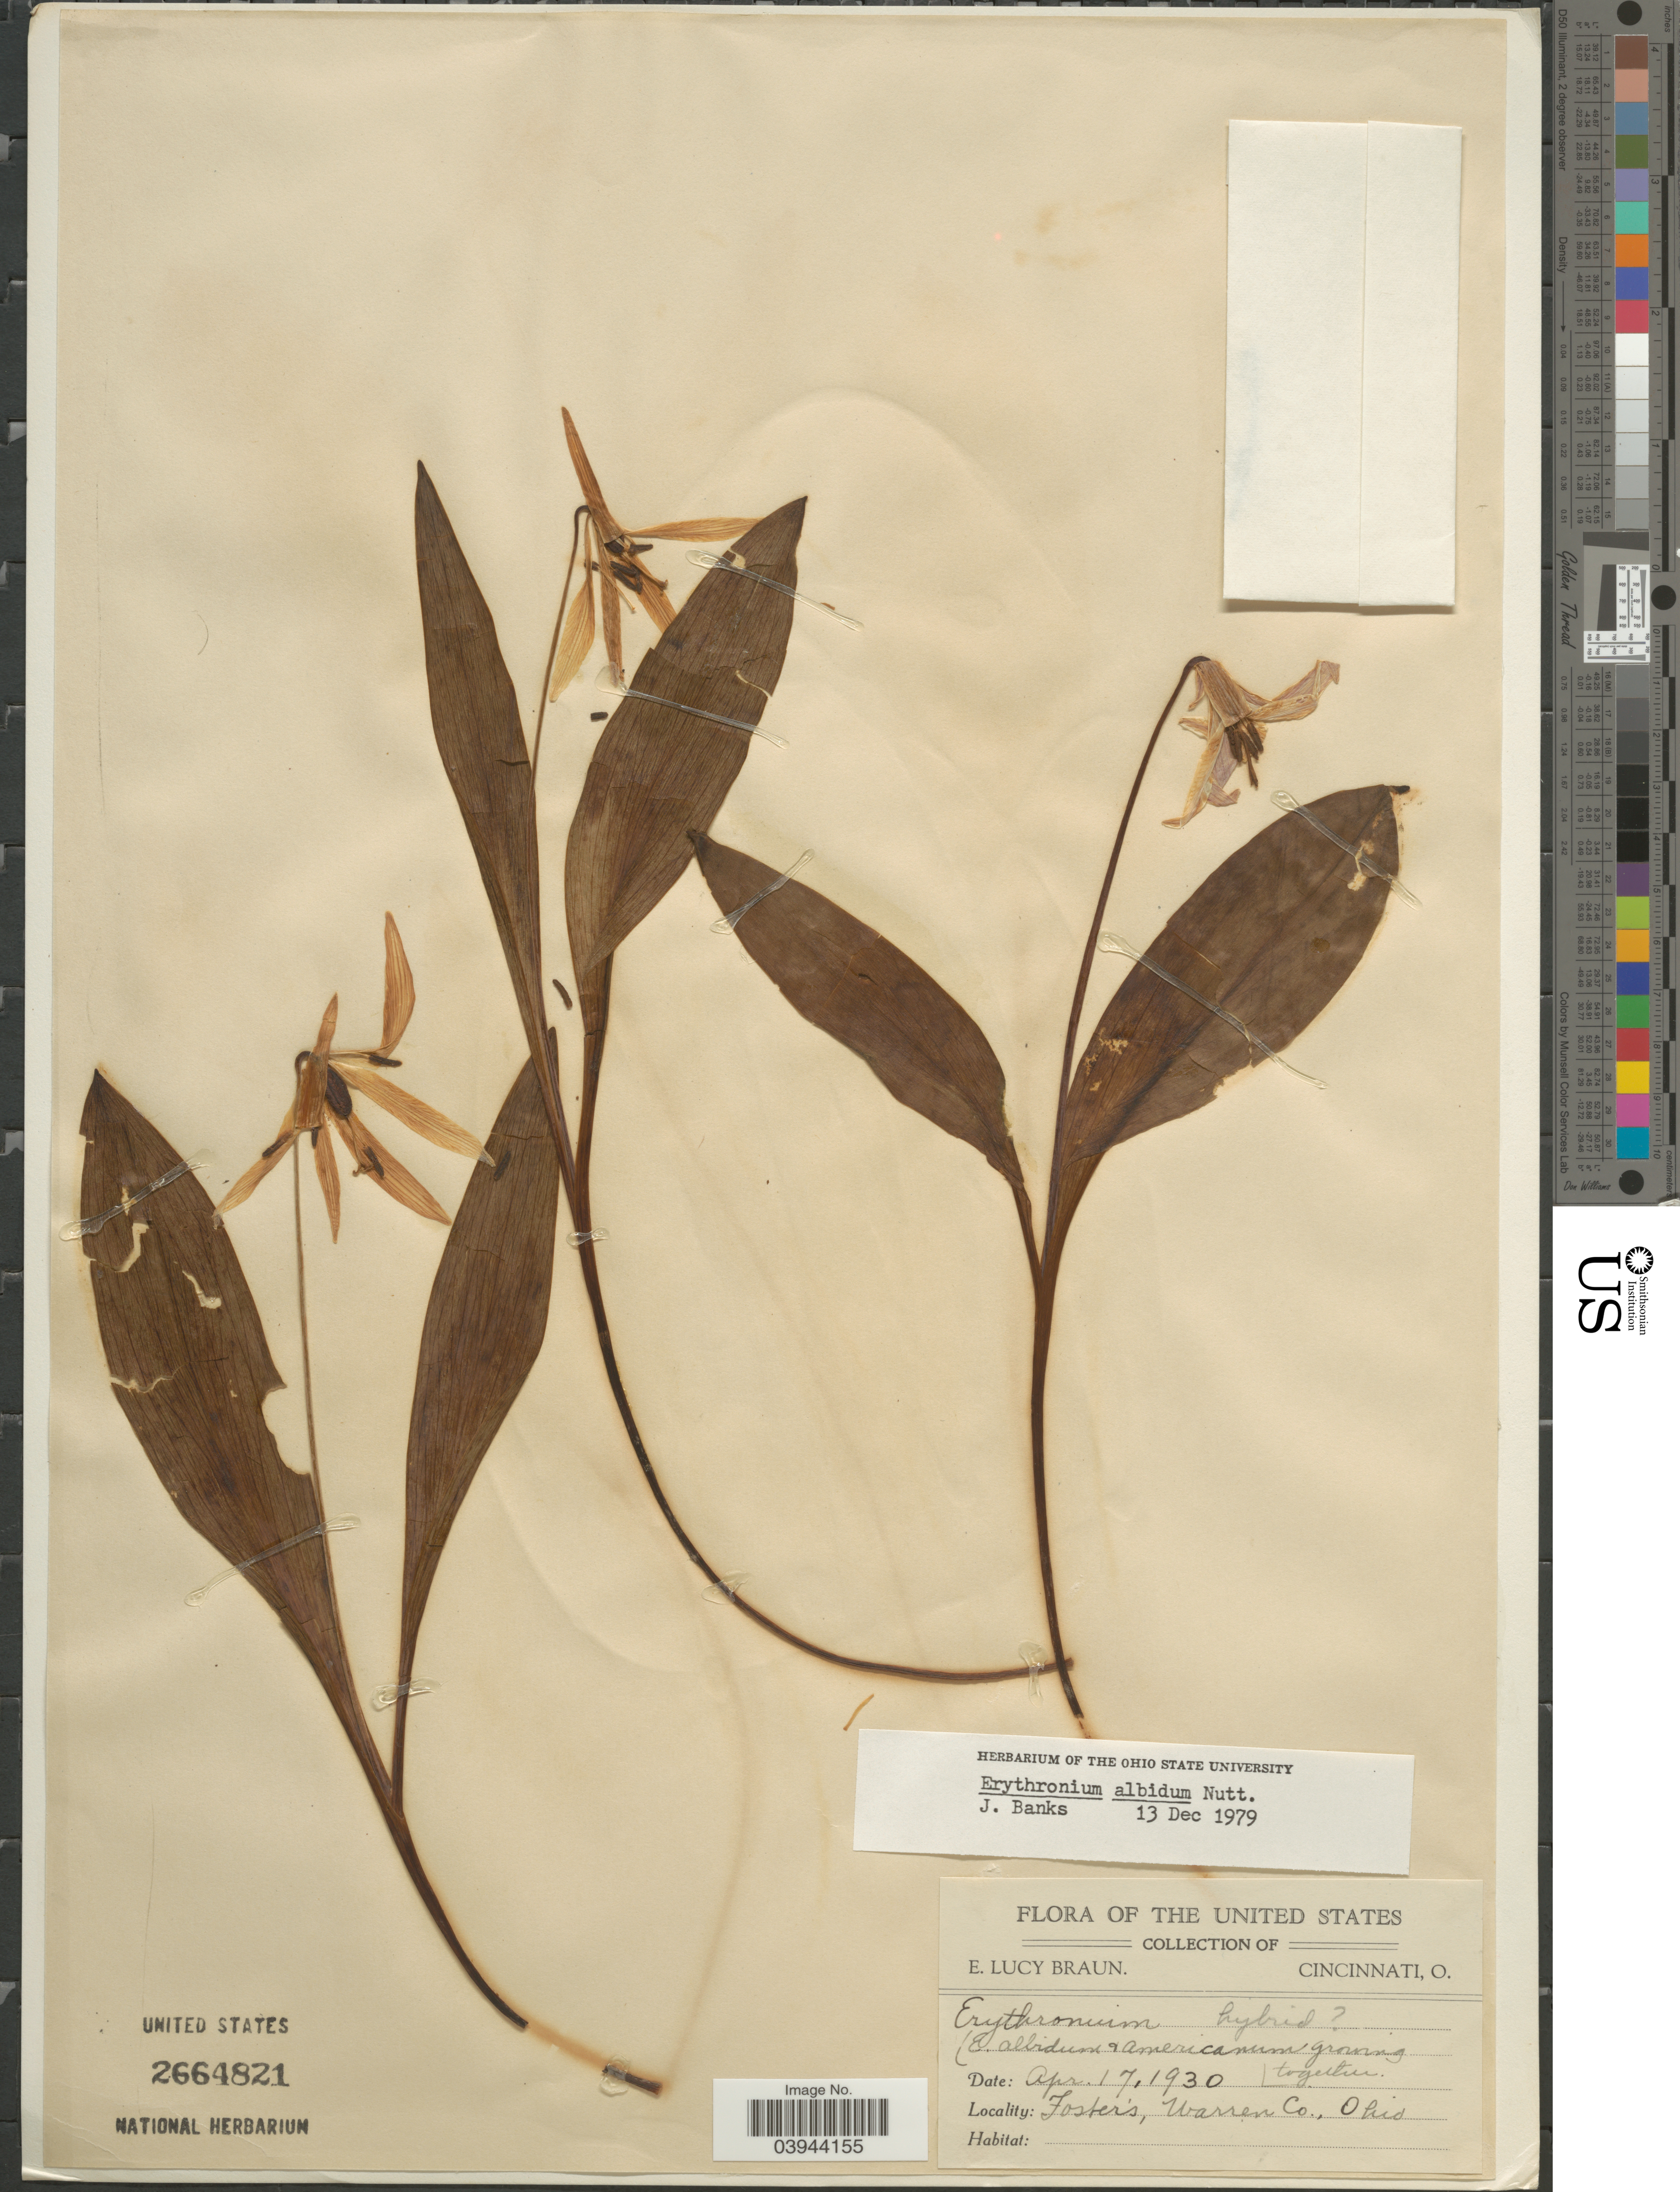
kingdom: Plantae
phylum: Tracheophyta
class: Liliopsida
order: Liliales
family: Liliaceae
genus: Erythronium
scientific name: Erythronium albidum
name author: Nutt.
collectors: E. L. Braun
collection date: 1930-04-17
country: United States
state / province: Ohio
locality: Foster's, Warren Co.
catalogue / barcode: US 2664821